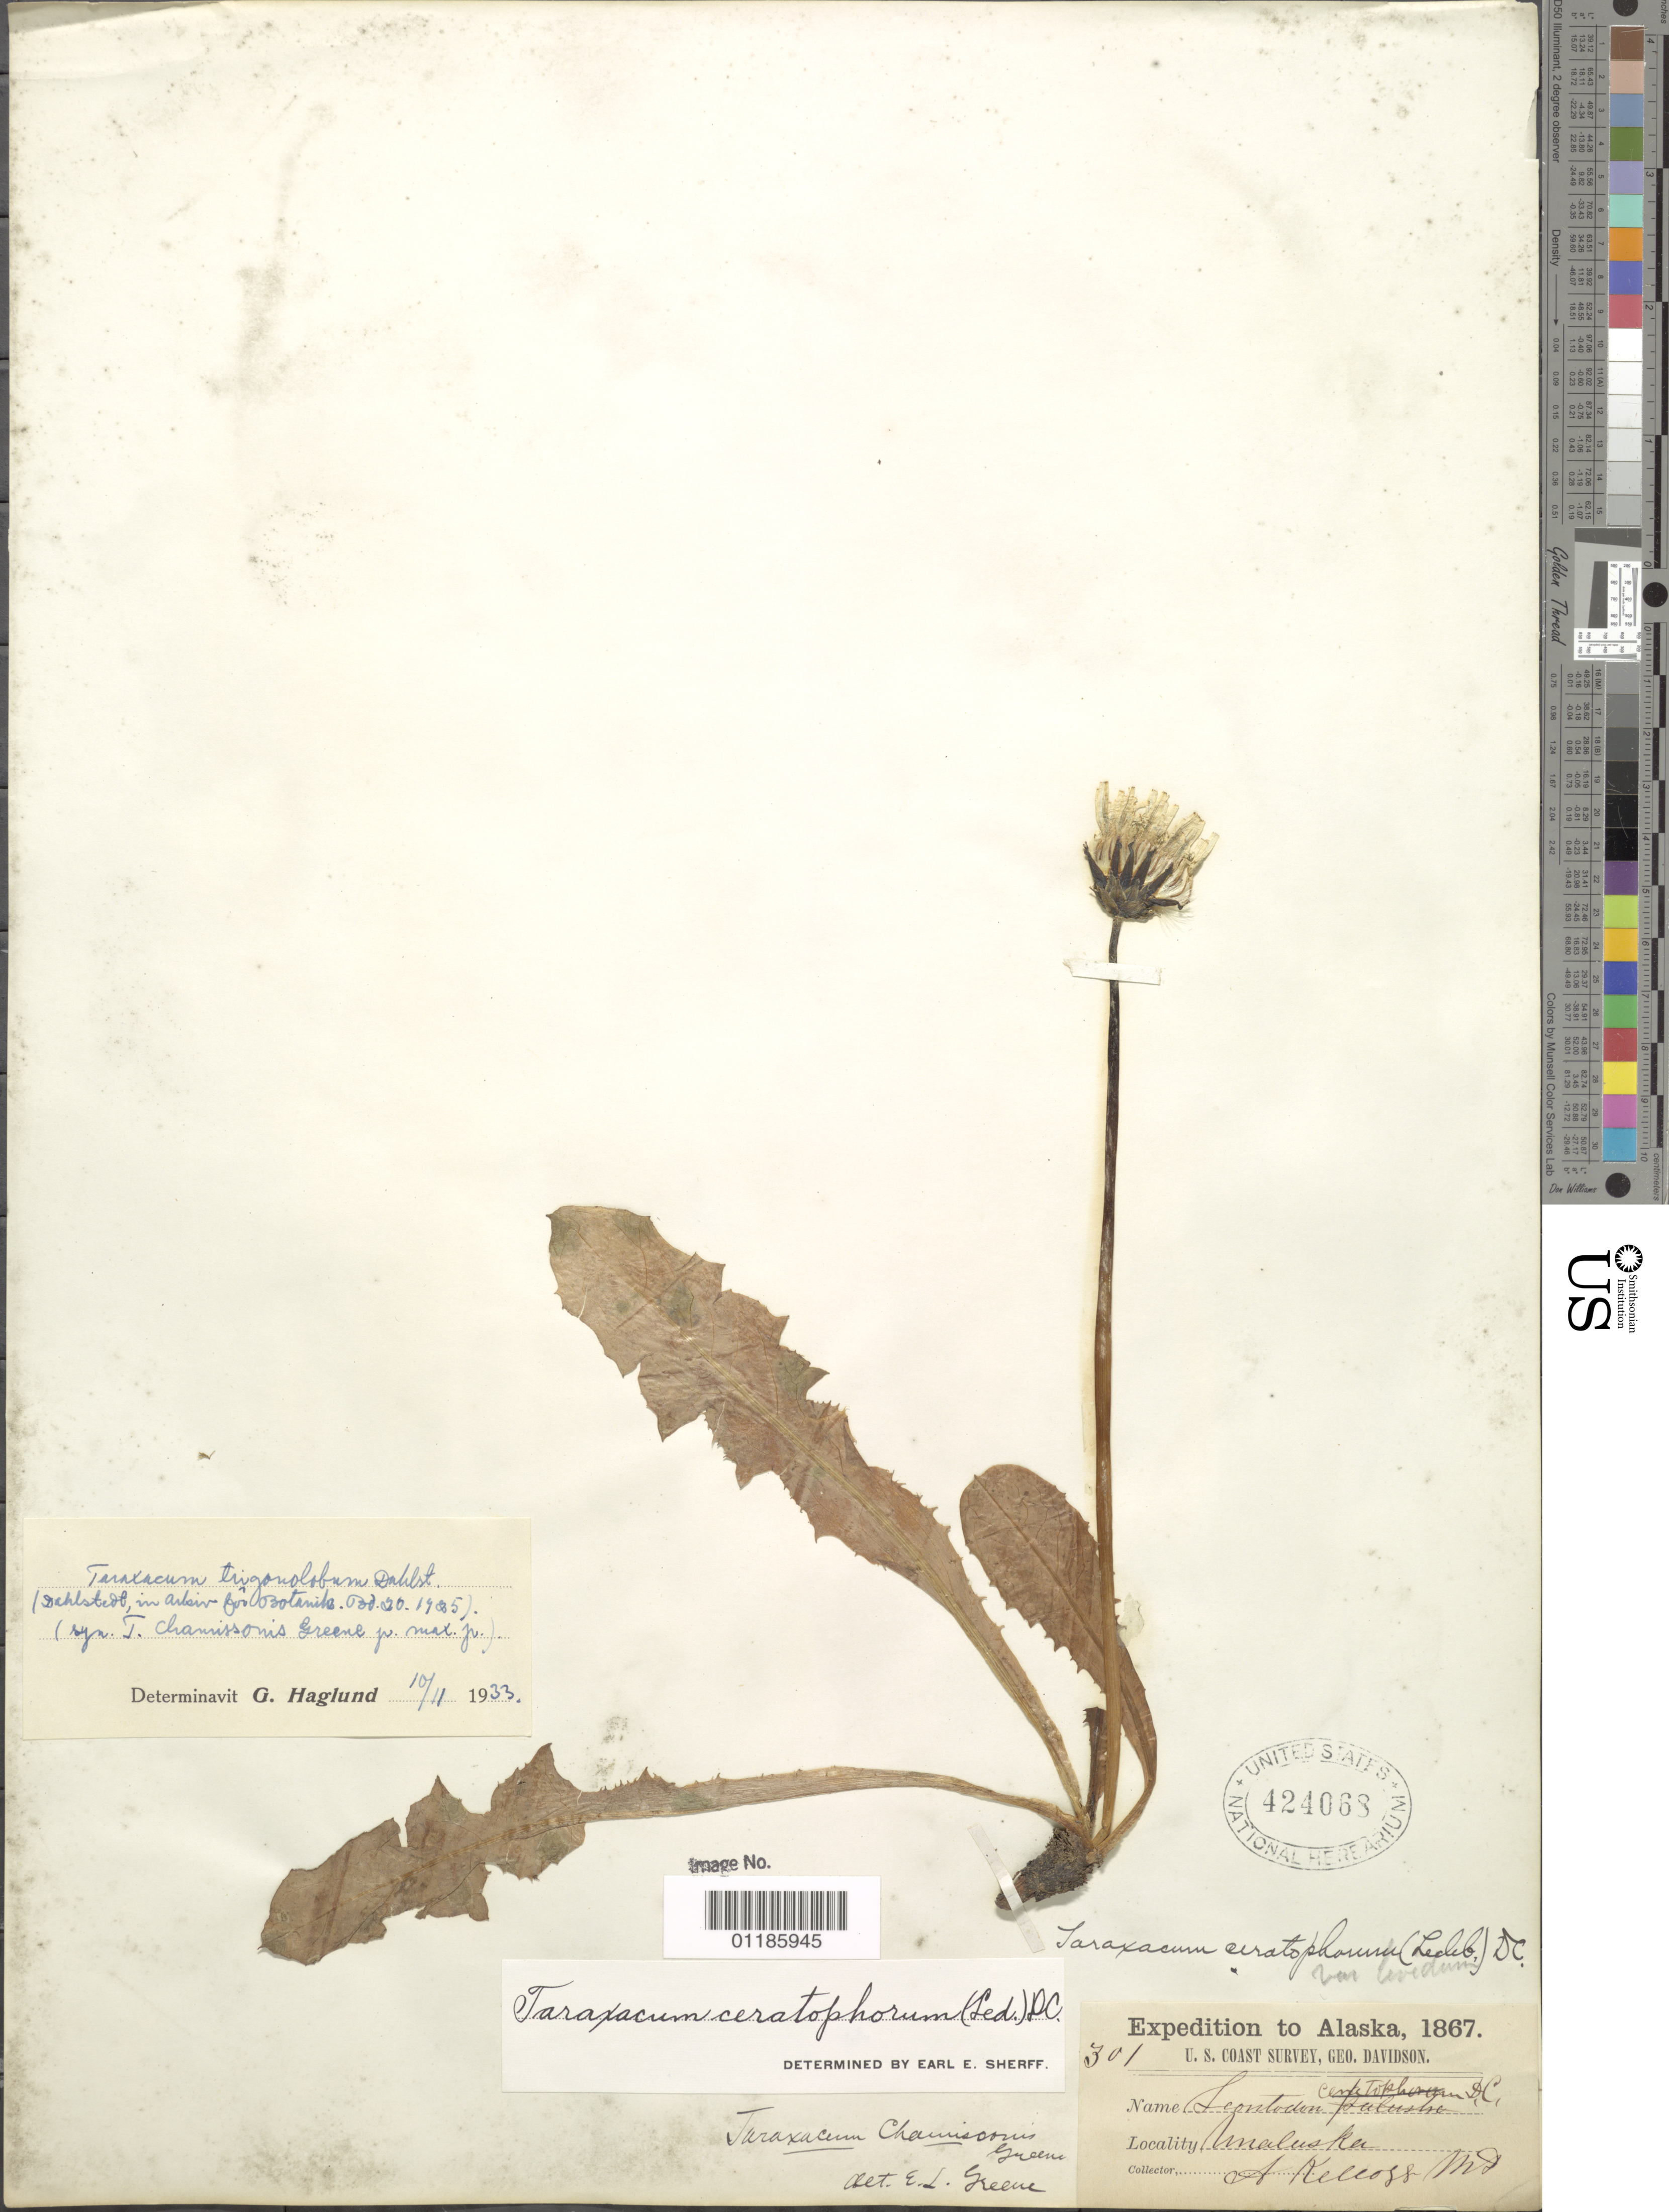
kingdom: Plantae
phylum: Tracheophyta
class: Magnoliopsida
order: Asterales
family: Asteraceae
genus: Taraxacum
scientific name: Taraxacum trigonolobum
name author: Dahlst.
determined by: Haglund, G.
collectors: A. Kellogg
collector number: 301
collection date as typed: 1867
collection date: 1867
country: United States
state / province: Alaska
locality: Unalaska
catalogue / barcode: US 424068